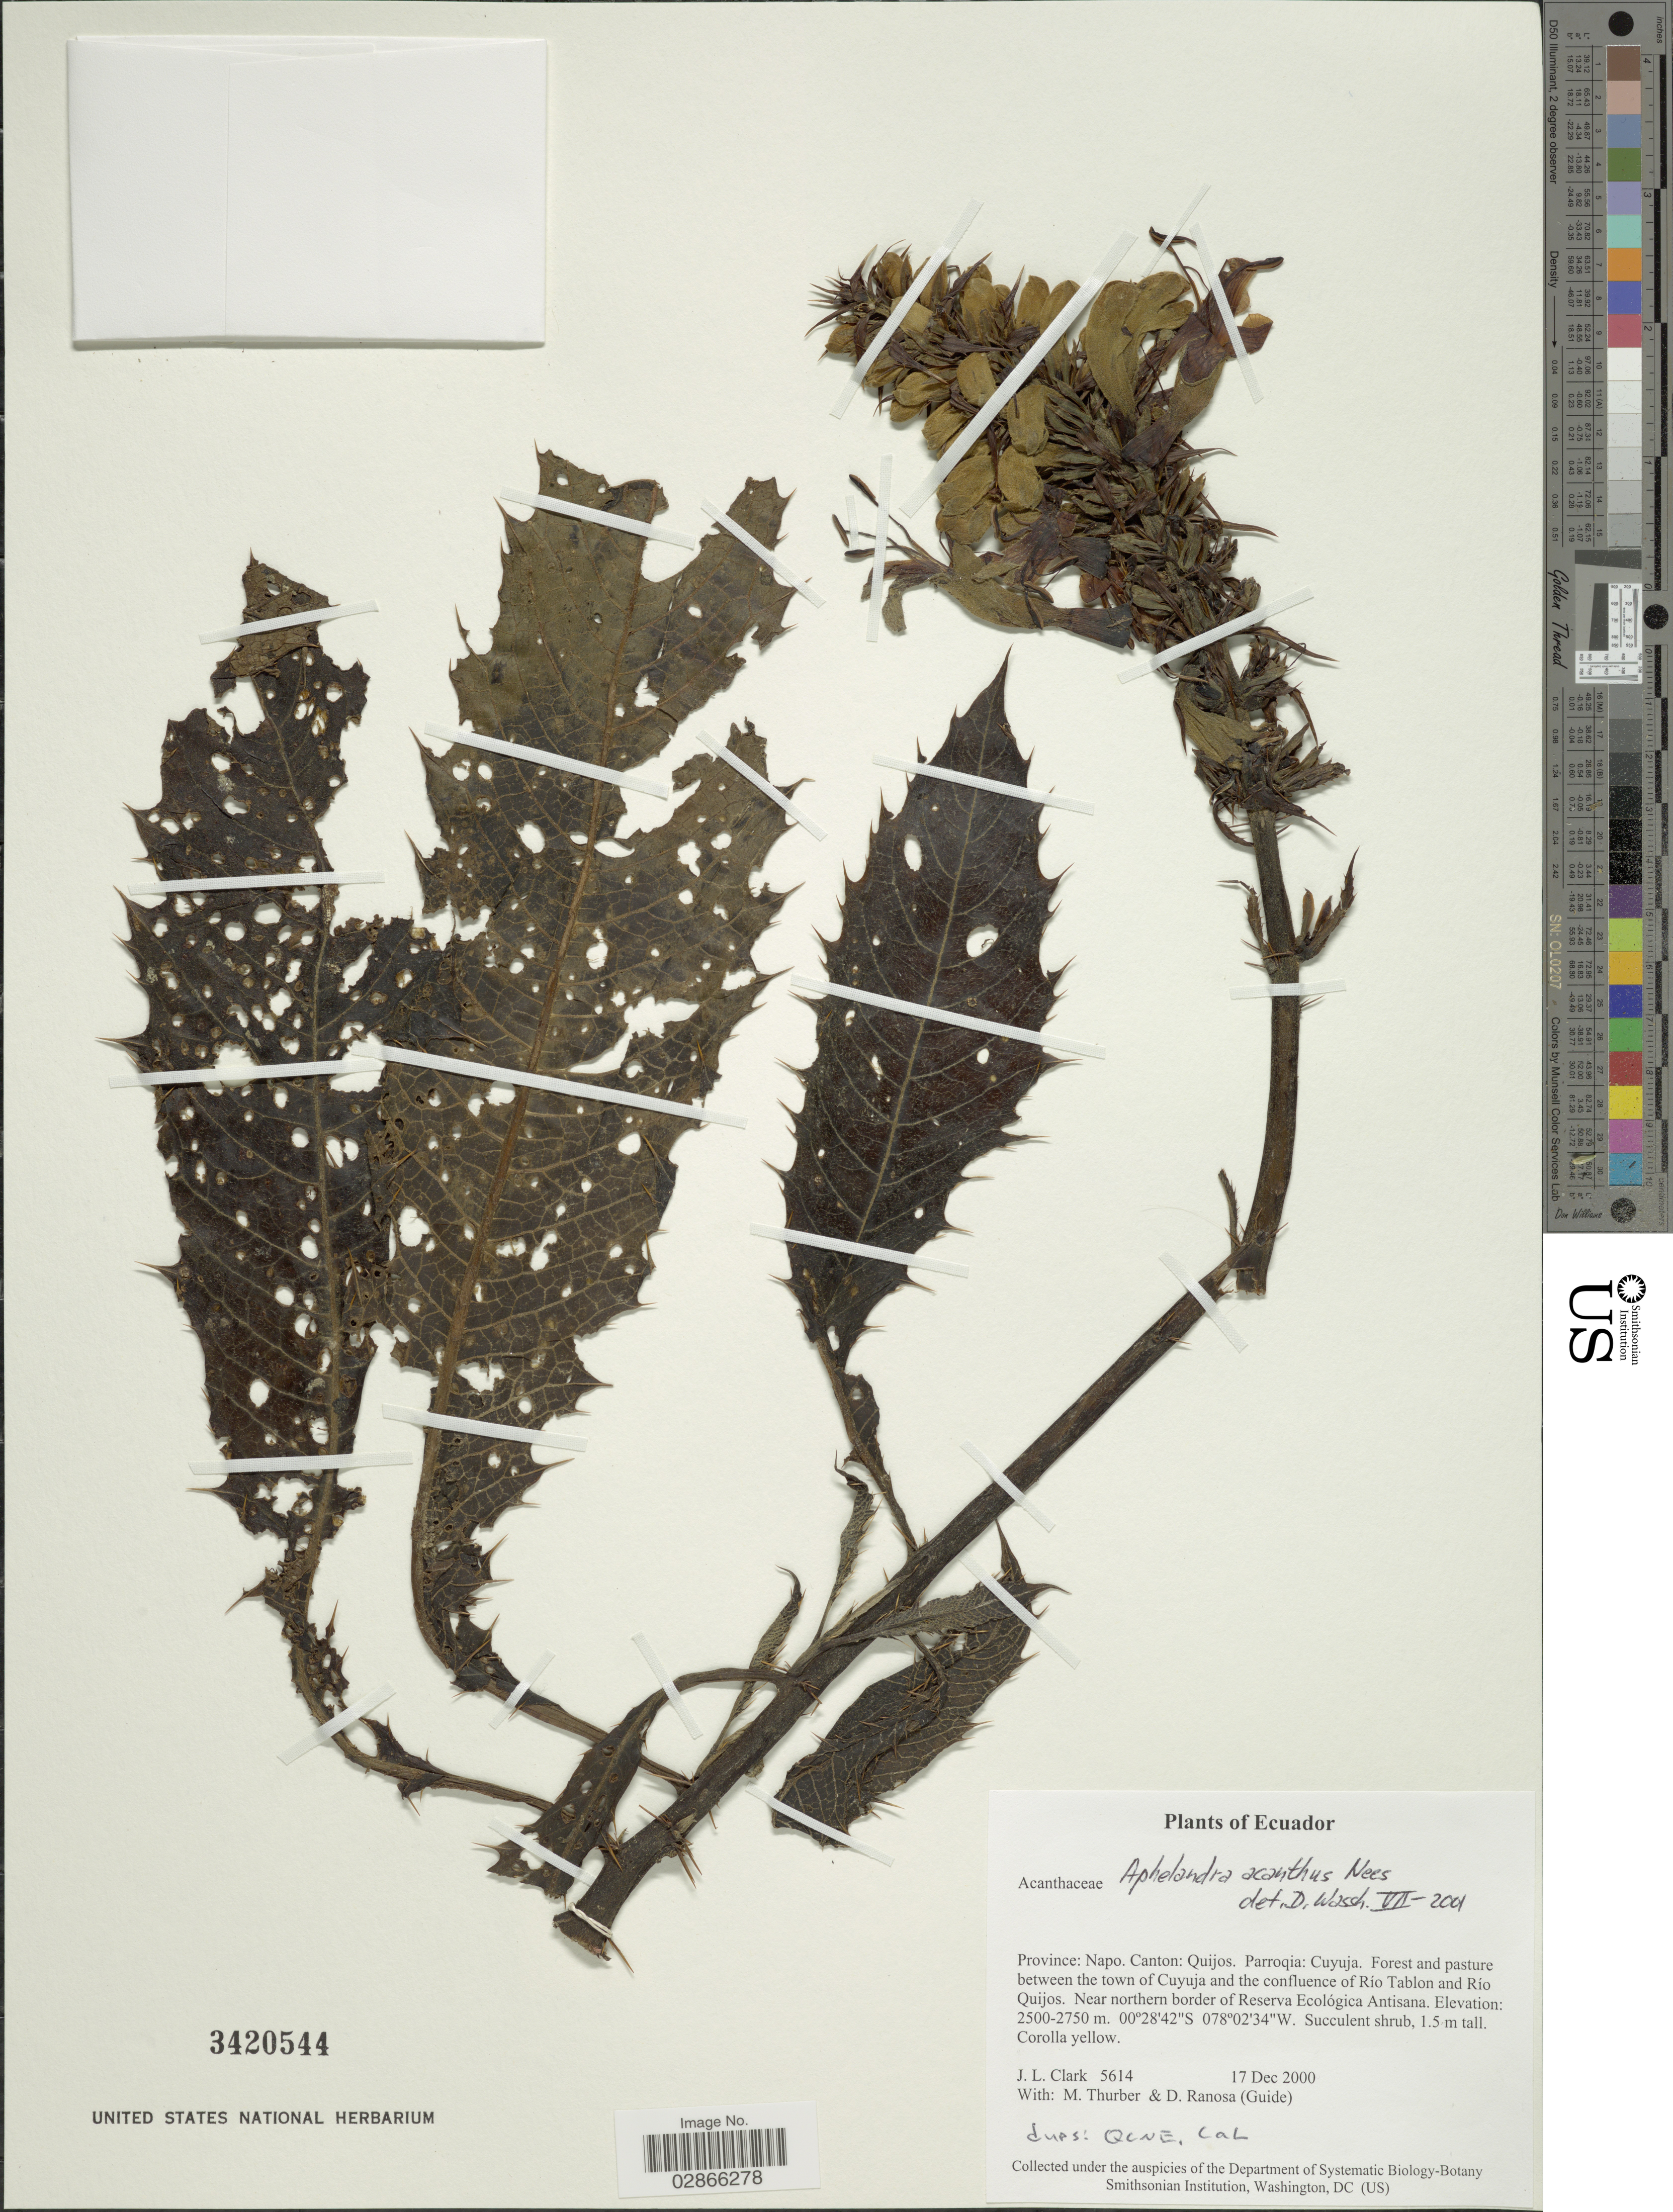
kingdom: Plantae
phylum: Tracheophyta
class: Magnoliopsida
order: Lamiales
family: Acanthaceae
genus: Aphelandra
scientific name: Aphelandra acanthus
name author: Nees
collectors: J. L. Clark, M. Thurber & D. Ranosa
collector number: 5614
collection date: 2000-12-17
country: Ecuador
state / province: Napo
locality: Canton: Quijos. Parroqia: Cuyuja. Forest and pasture between the town of Cuyuja and the confluence of Río Tablon and Río Quijos. Near northern border of Reserva Ecólogica Antisana.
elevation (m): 2500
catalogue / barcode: US 3420544